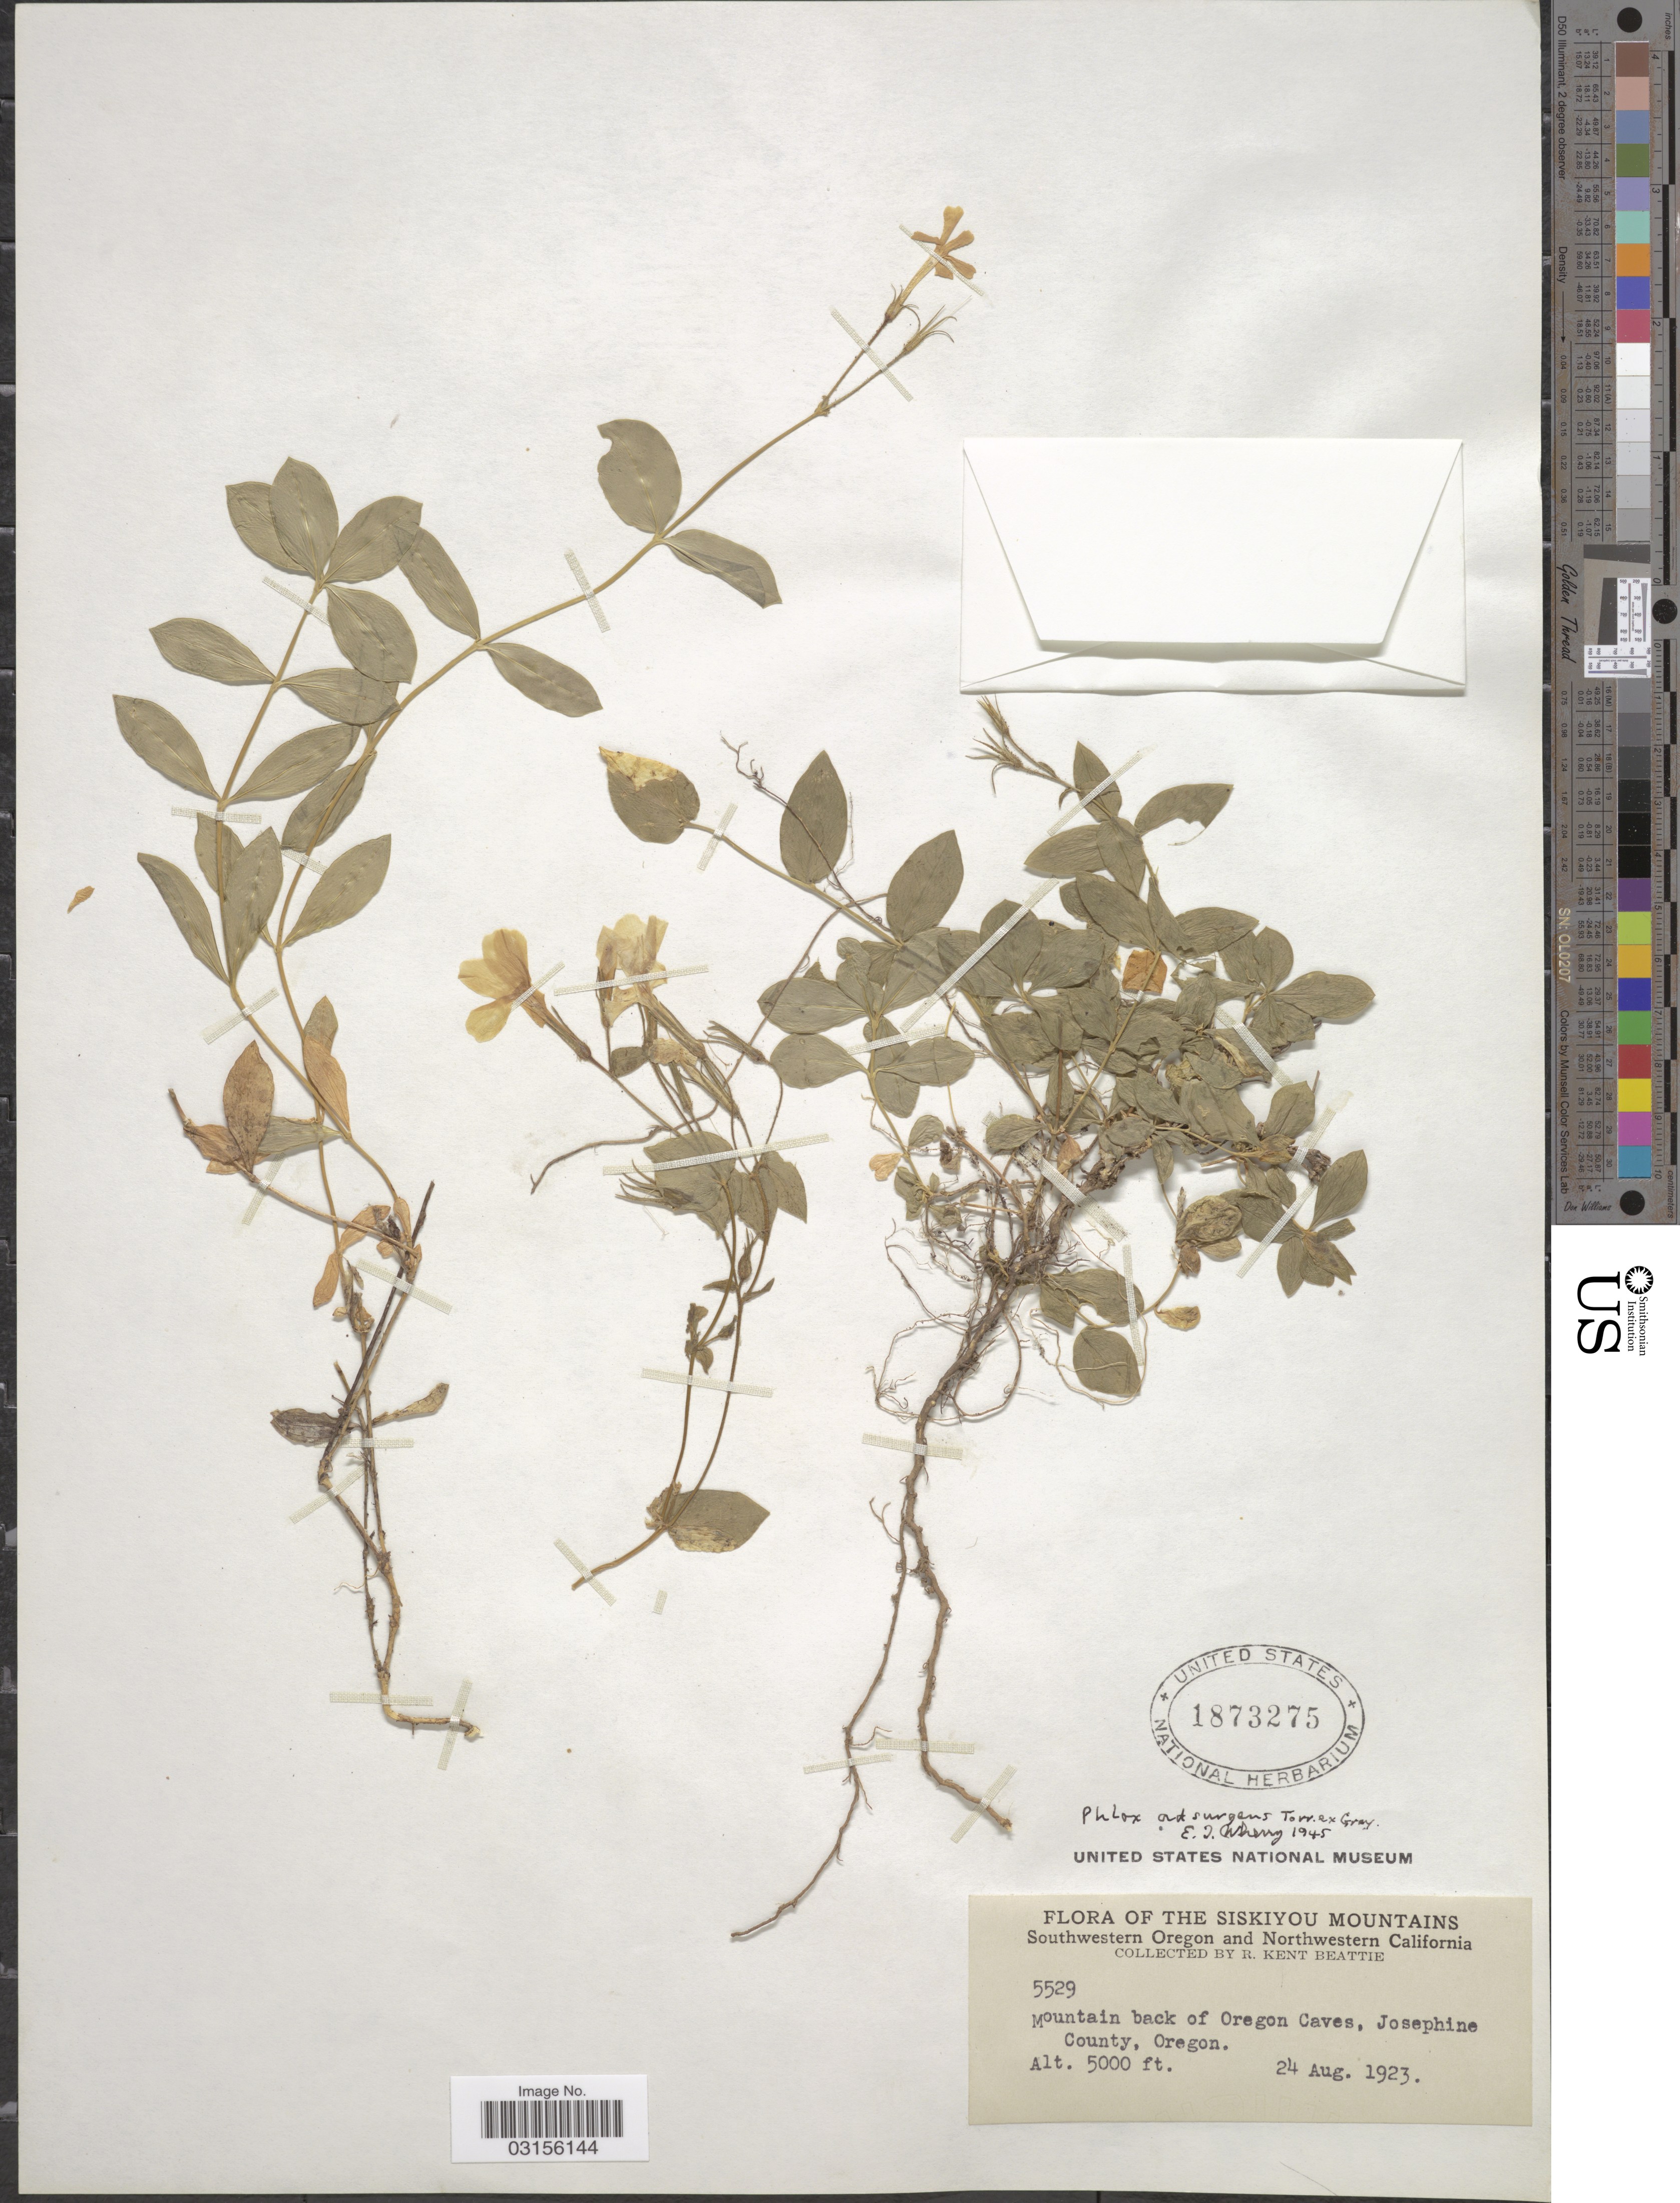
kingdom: Plantae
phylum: Tracheophyta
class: Magnoliopsida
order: Ericales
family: Polemoniaceae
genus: Phlox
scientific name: Phlox adsurgens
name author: Torr. ex A. Gray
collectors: R. K. Beattie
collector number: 5529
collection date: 1923-08-24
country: United States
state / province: Oregon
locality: Siskiyou Mountains. Southwestern Oregon. Mountain back of Oregon Caves, Josephine County.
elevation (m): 1524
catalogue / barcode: US 1873275